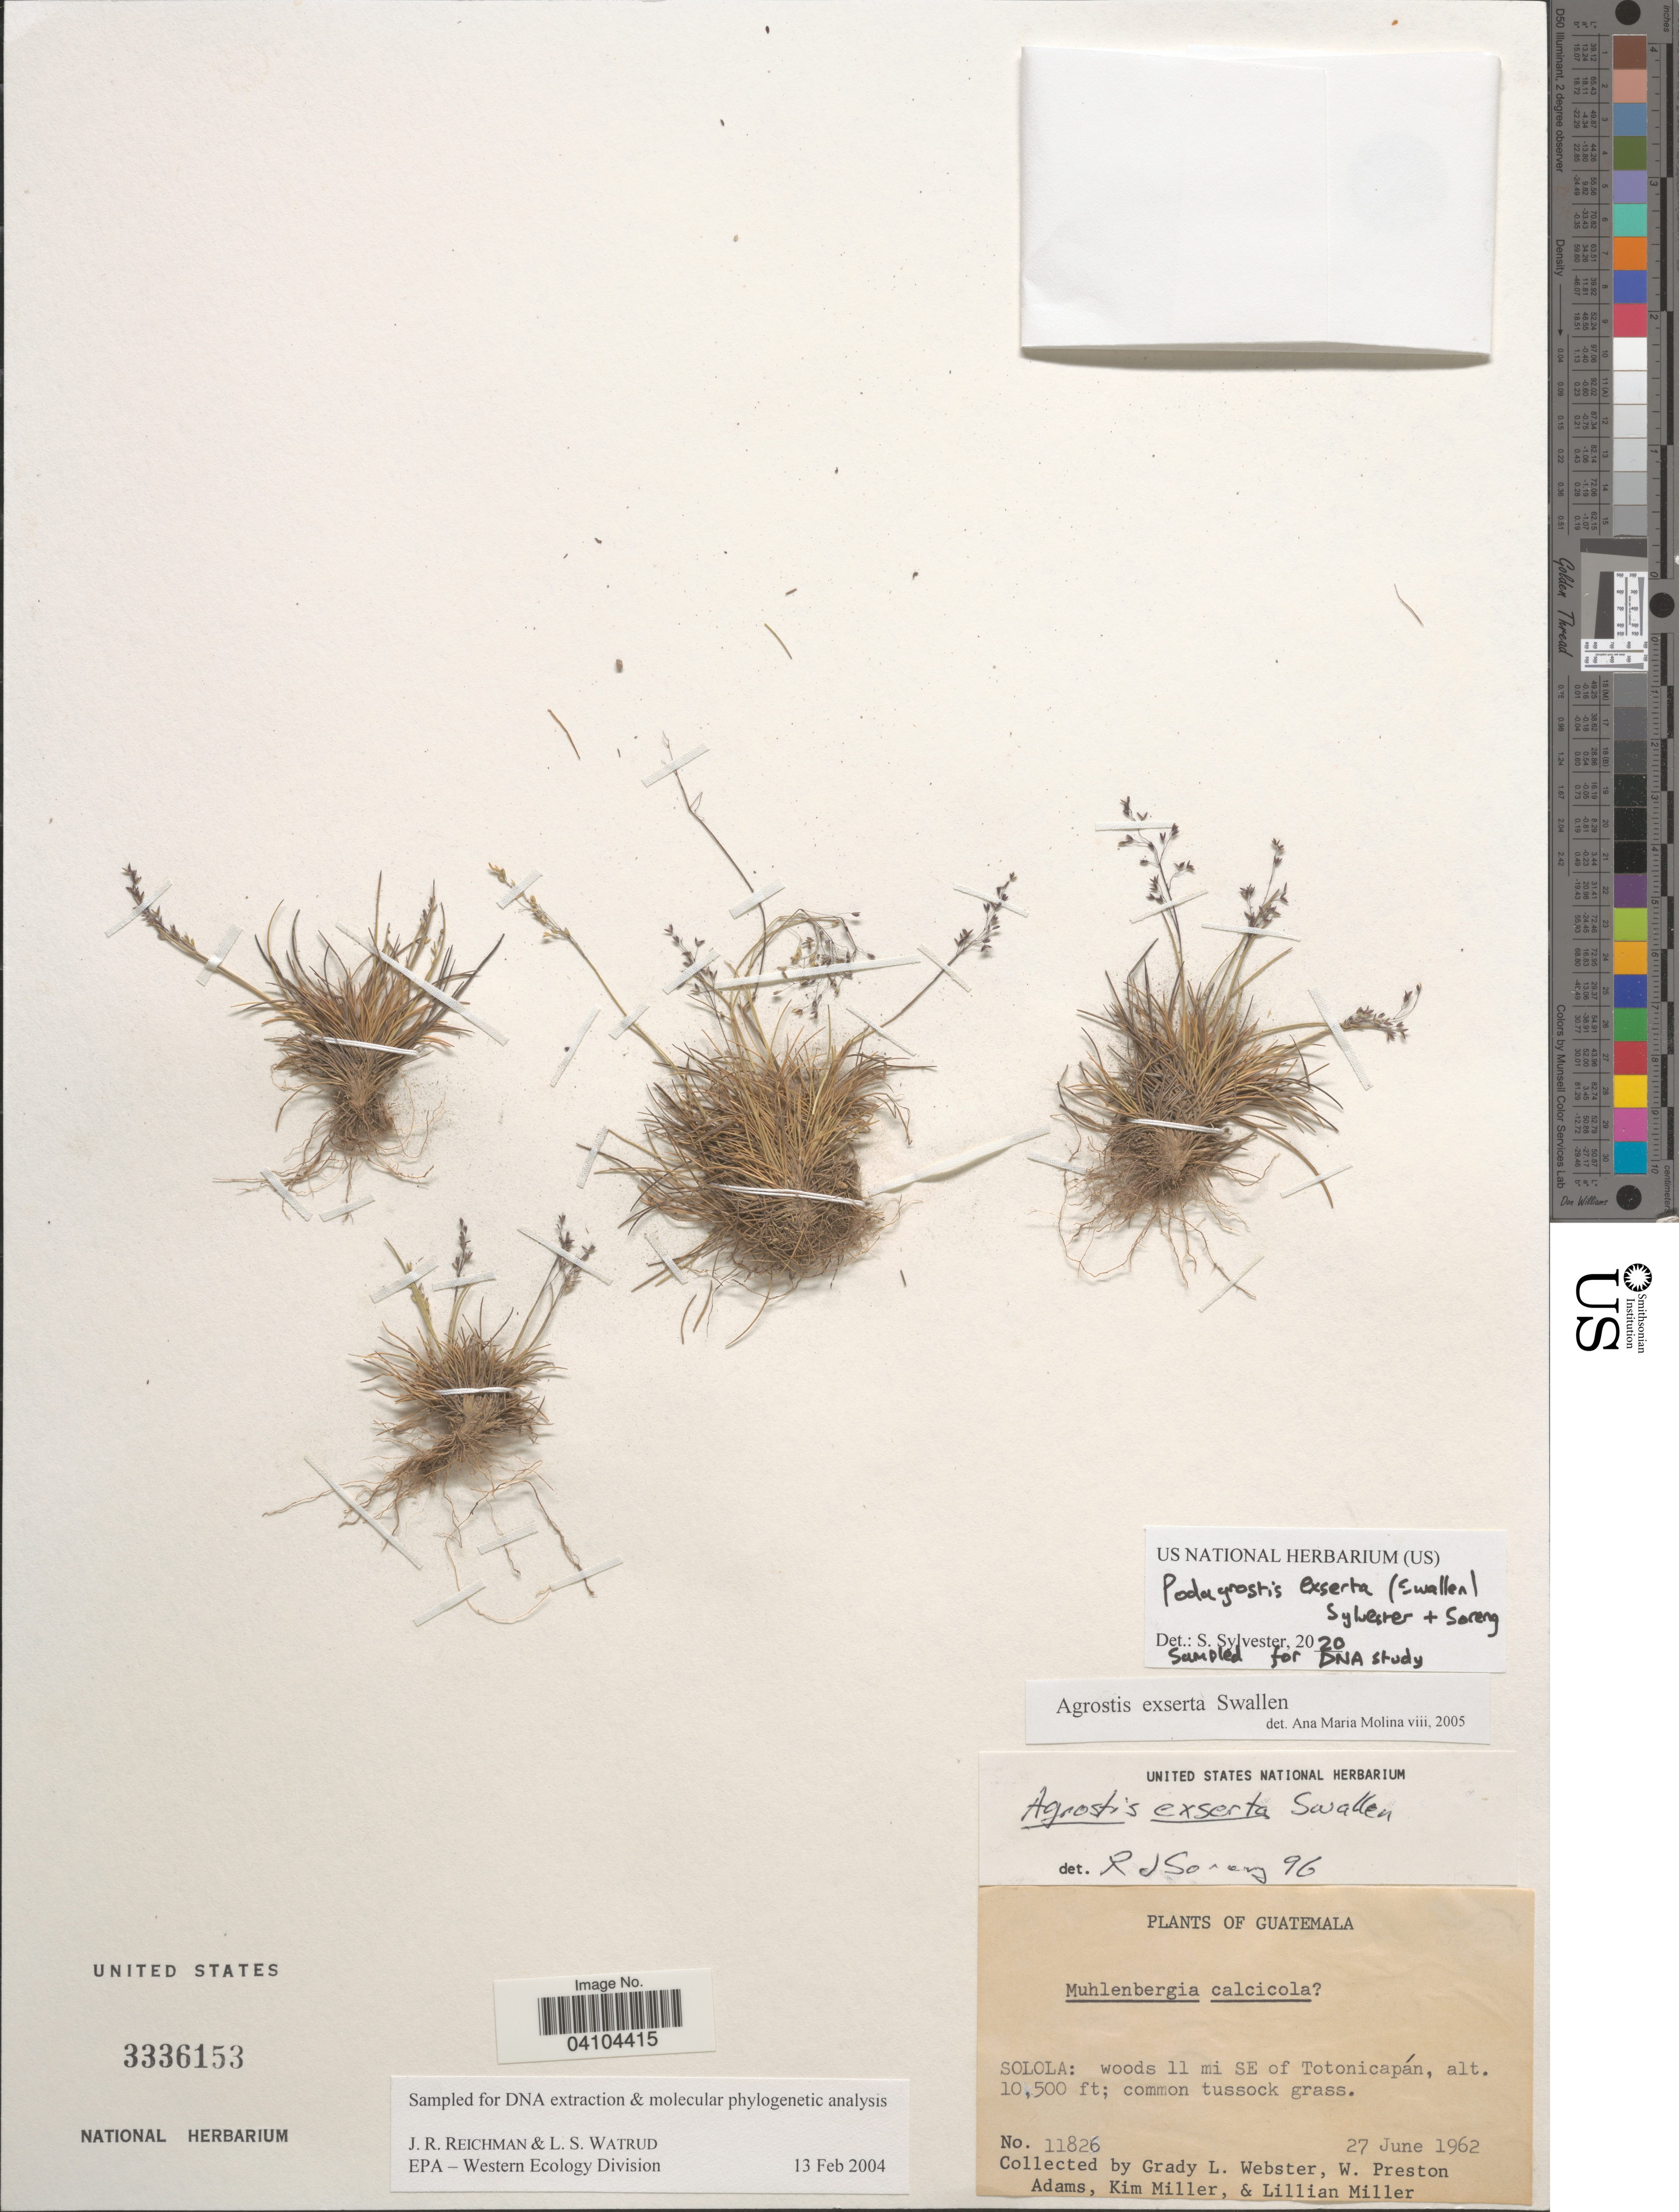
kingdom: Plantae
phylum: Tracheophyta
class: Liliopsida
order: Poales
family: Poaceae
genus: Agrostis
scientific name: Agrostis exserta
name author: Swallen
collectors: G. L. Webster, W. P. Adams, K. Miller & Collector illegible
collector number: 11826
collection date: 1962-06-27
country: Guatemala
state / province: Solola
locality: Woods 11 mi SE of Totonicapán.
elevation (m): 3200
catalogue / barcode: US 3336153